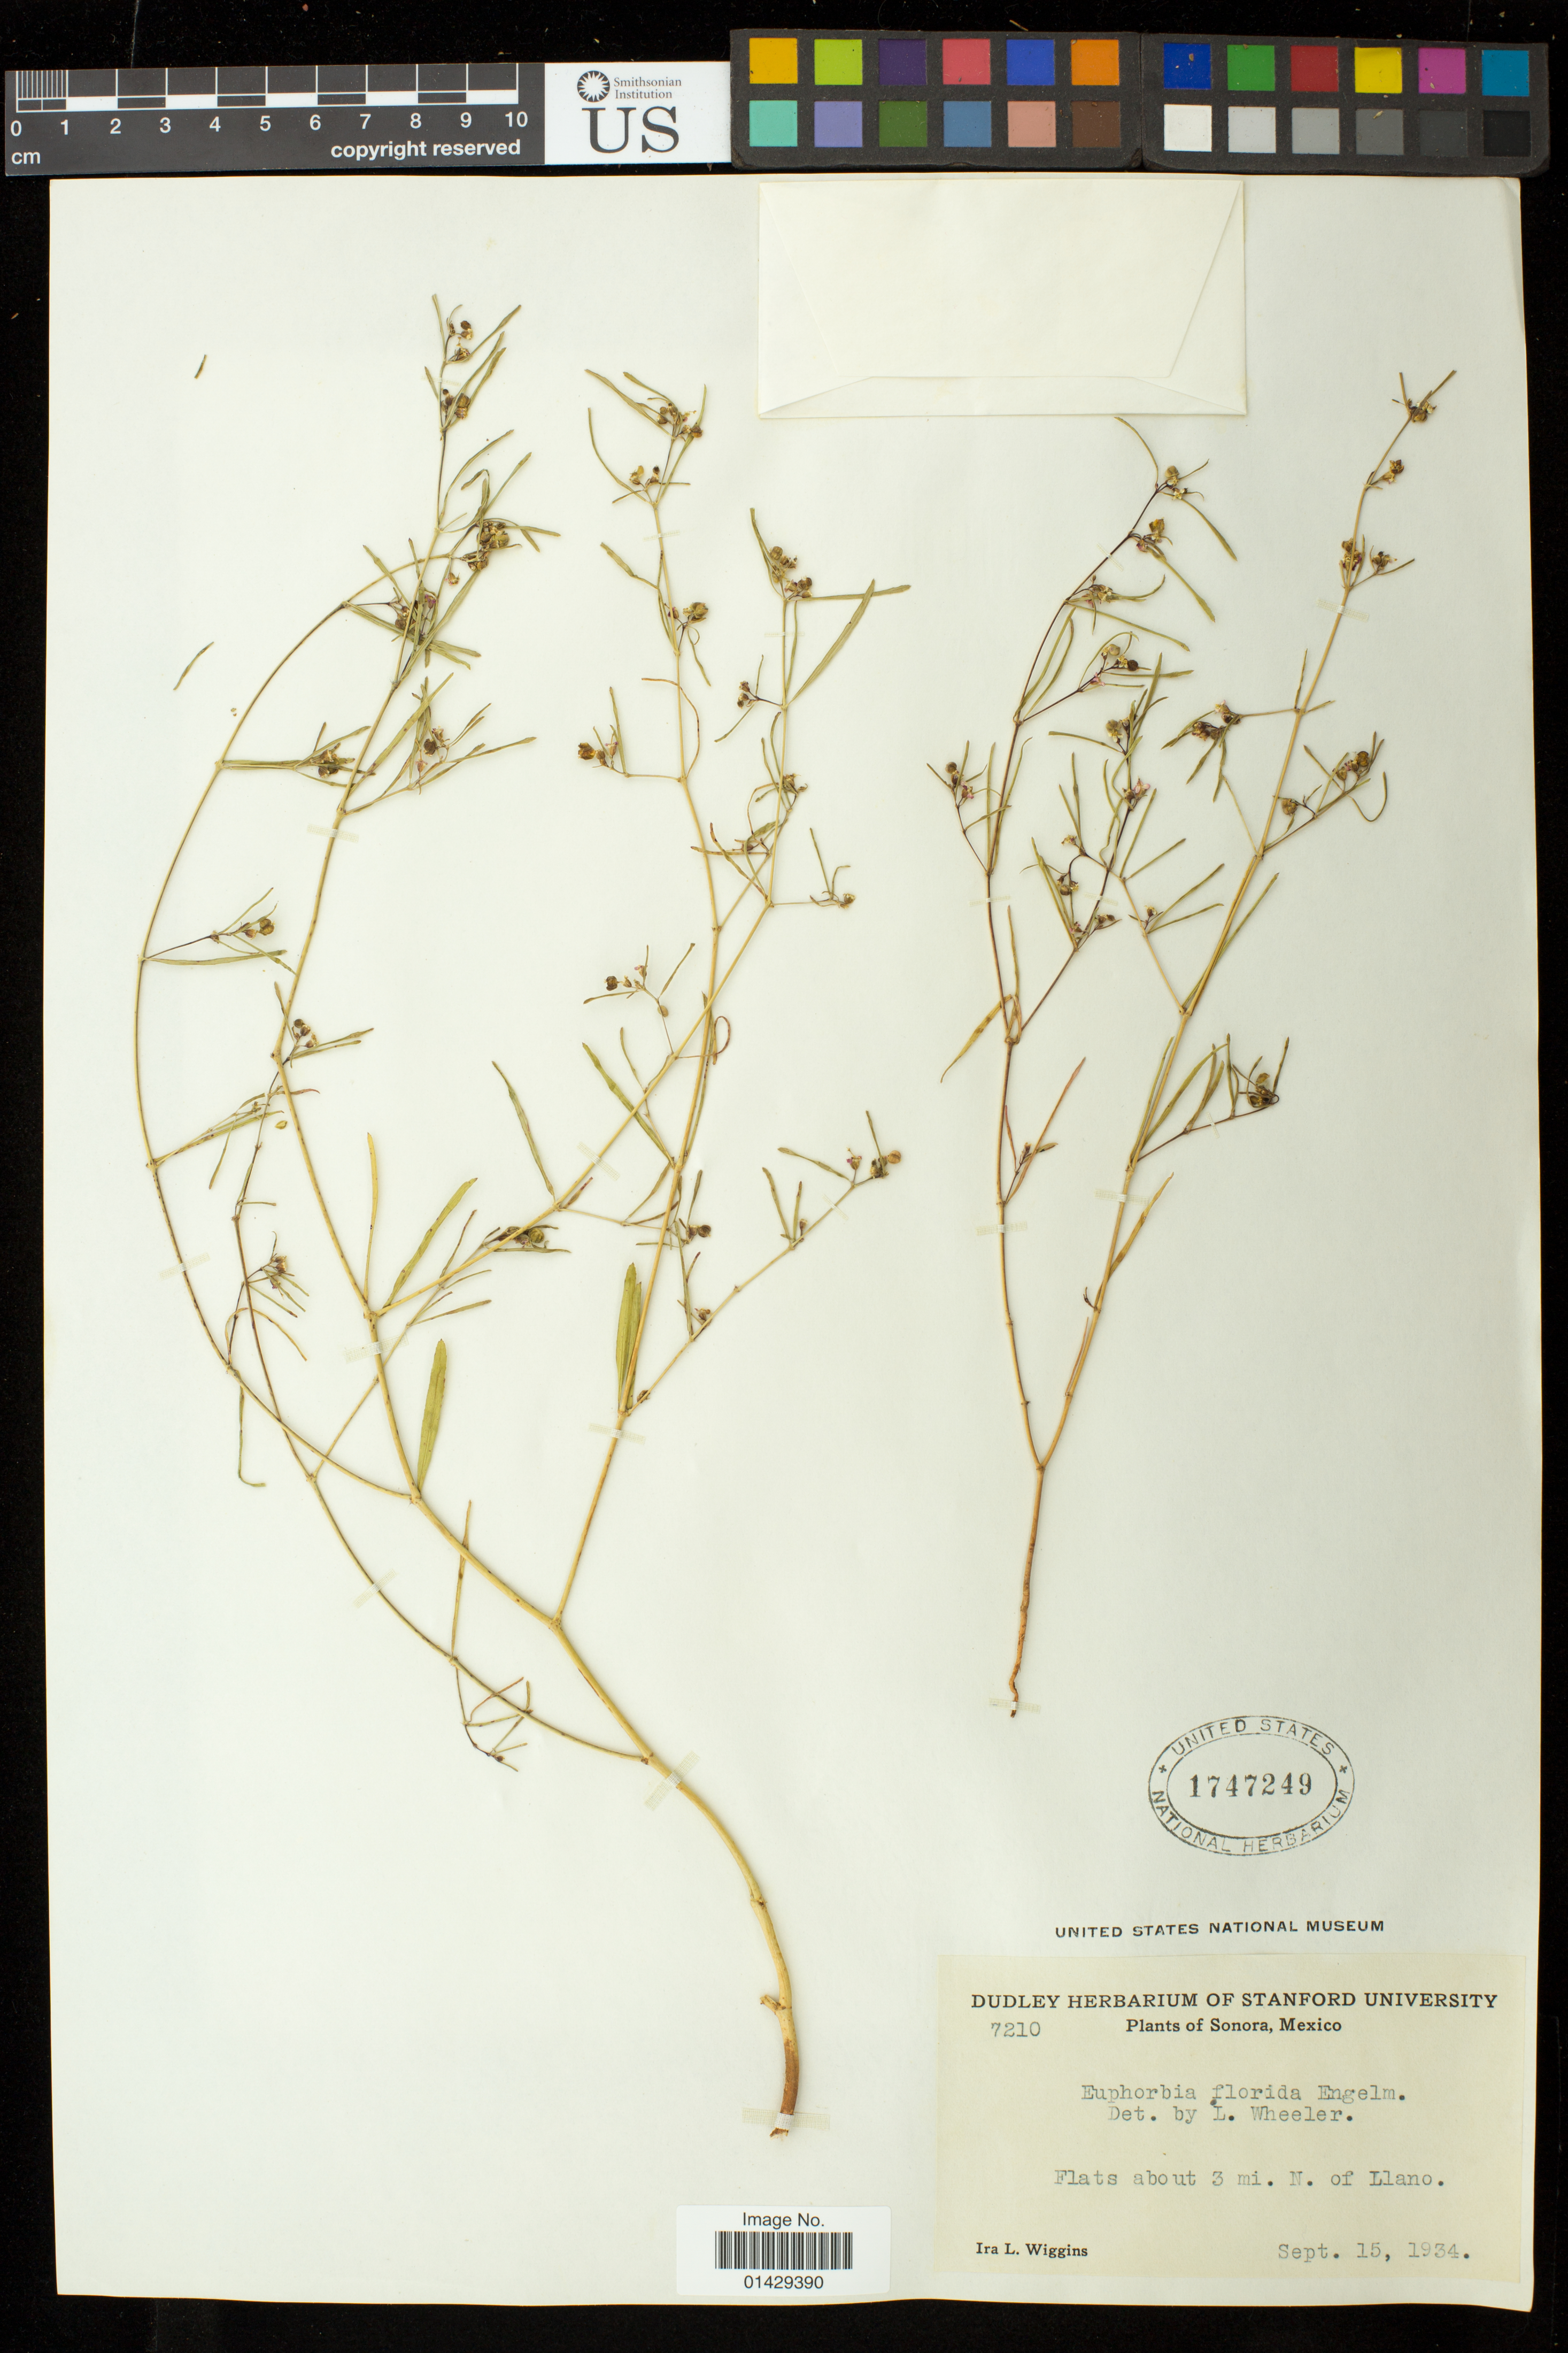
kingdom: Plantae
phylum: Tracheophyta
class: Magnoliopsida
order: Malpighiales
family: Euphorbiaceae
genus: Euphorbia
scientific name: Euphorbia florida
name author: Engelm. in Emory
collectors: I. L. Wiggins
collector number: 7210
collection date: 1934-09-15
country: Mexico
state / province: Sonora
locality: Flats about 3 mi. N. of Llano.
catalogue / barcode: US 1747249